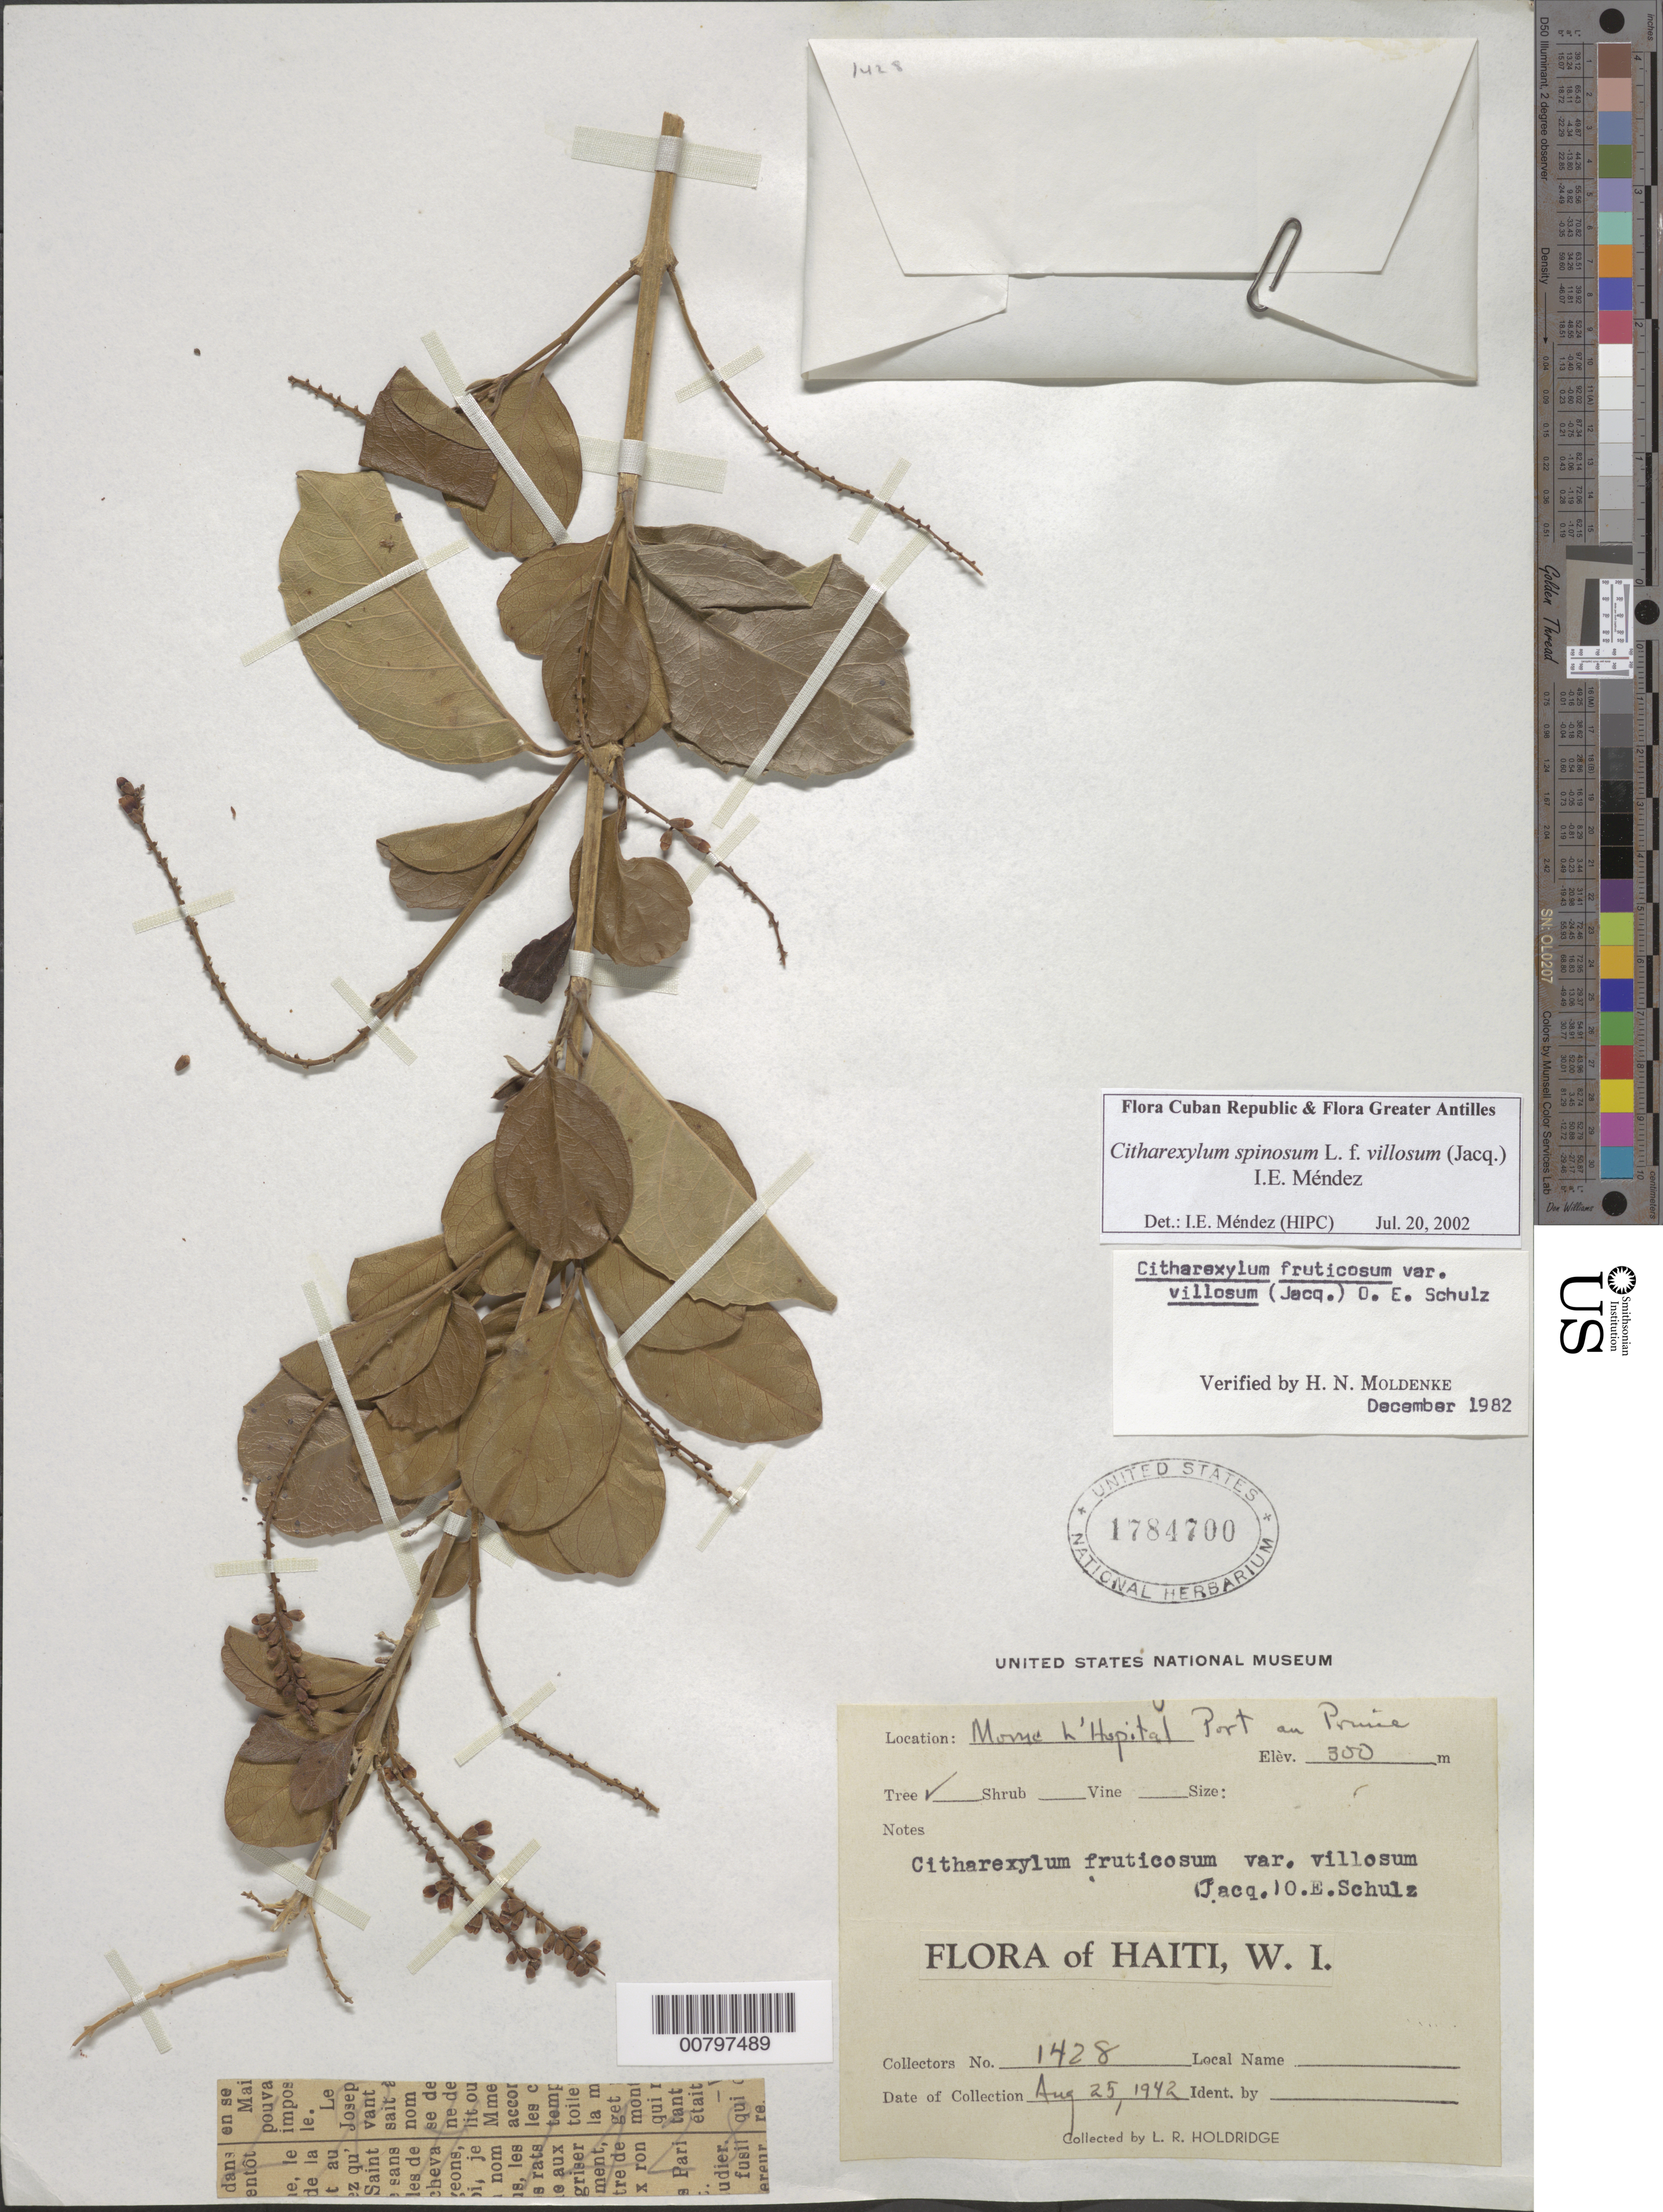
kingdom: Plantae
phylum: Tracheophyta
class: Magnoliopsida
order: Lamiales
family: Verbenaceae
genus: Citharexylum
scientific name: Citharexylum spinosum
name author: L.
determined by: Méndez, Isidro E., (HIPC)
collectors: L. Holdridge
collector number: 1428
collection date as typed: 25 Aug 1942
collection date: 1942-08-25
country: Haiti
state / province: Ouest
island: Hispaniola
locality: Morne l'Hôpital, Port-au-Prince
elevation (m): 300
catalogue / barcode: US 1784700